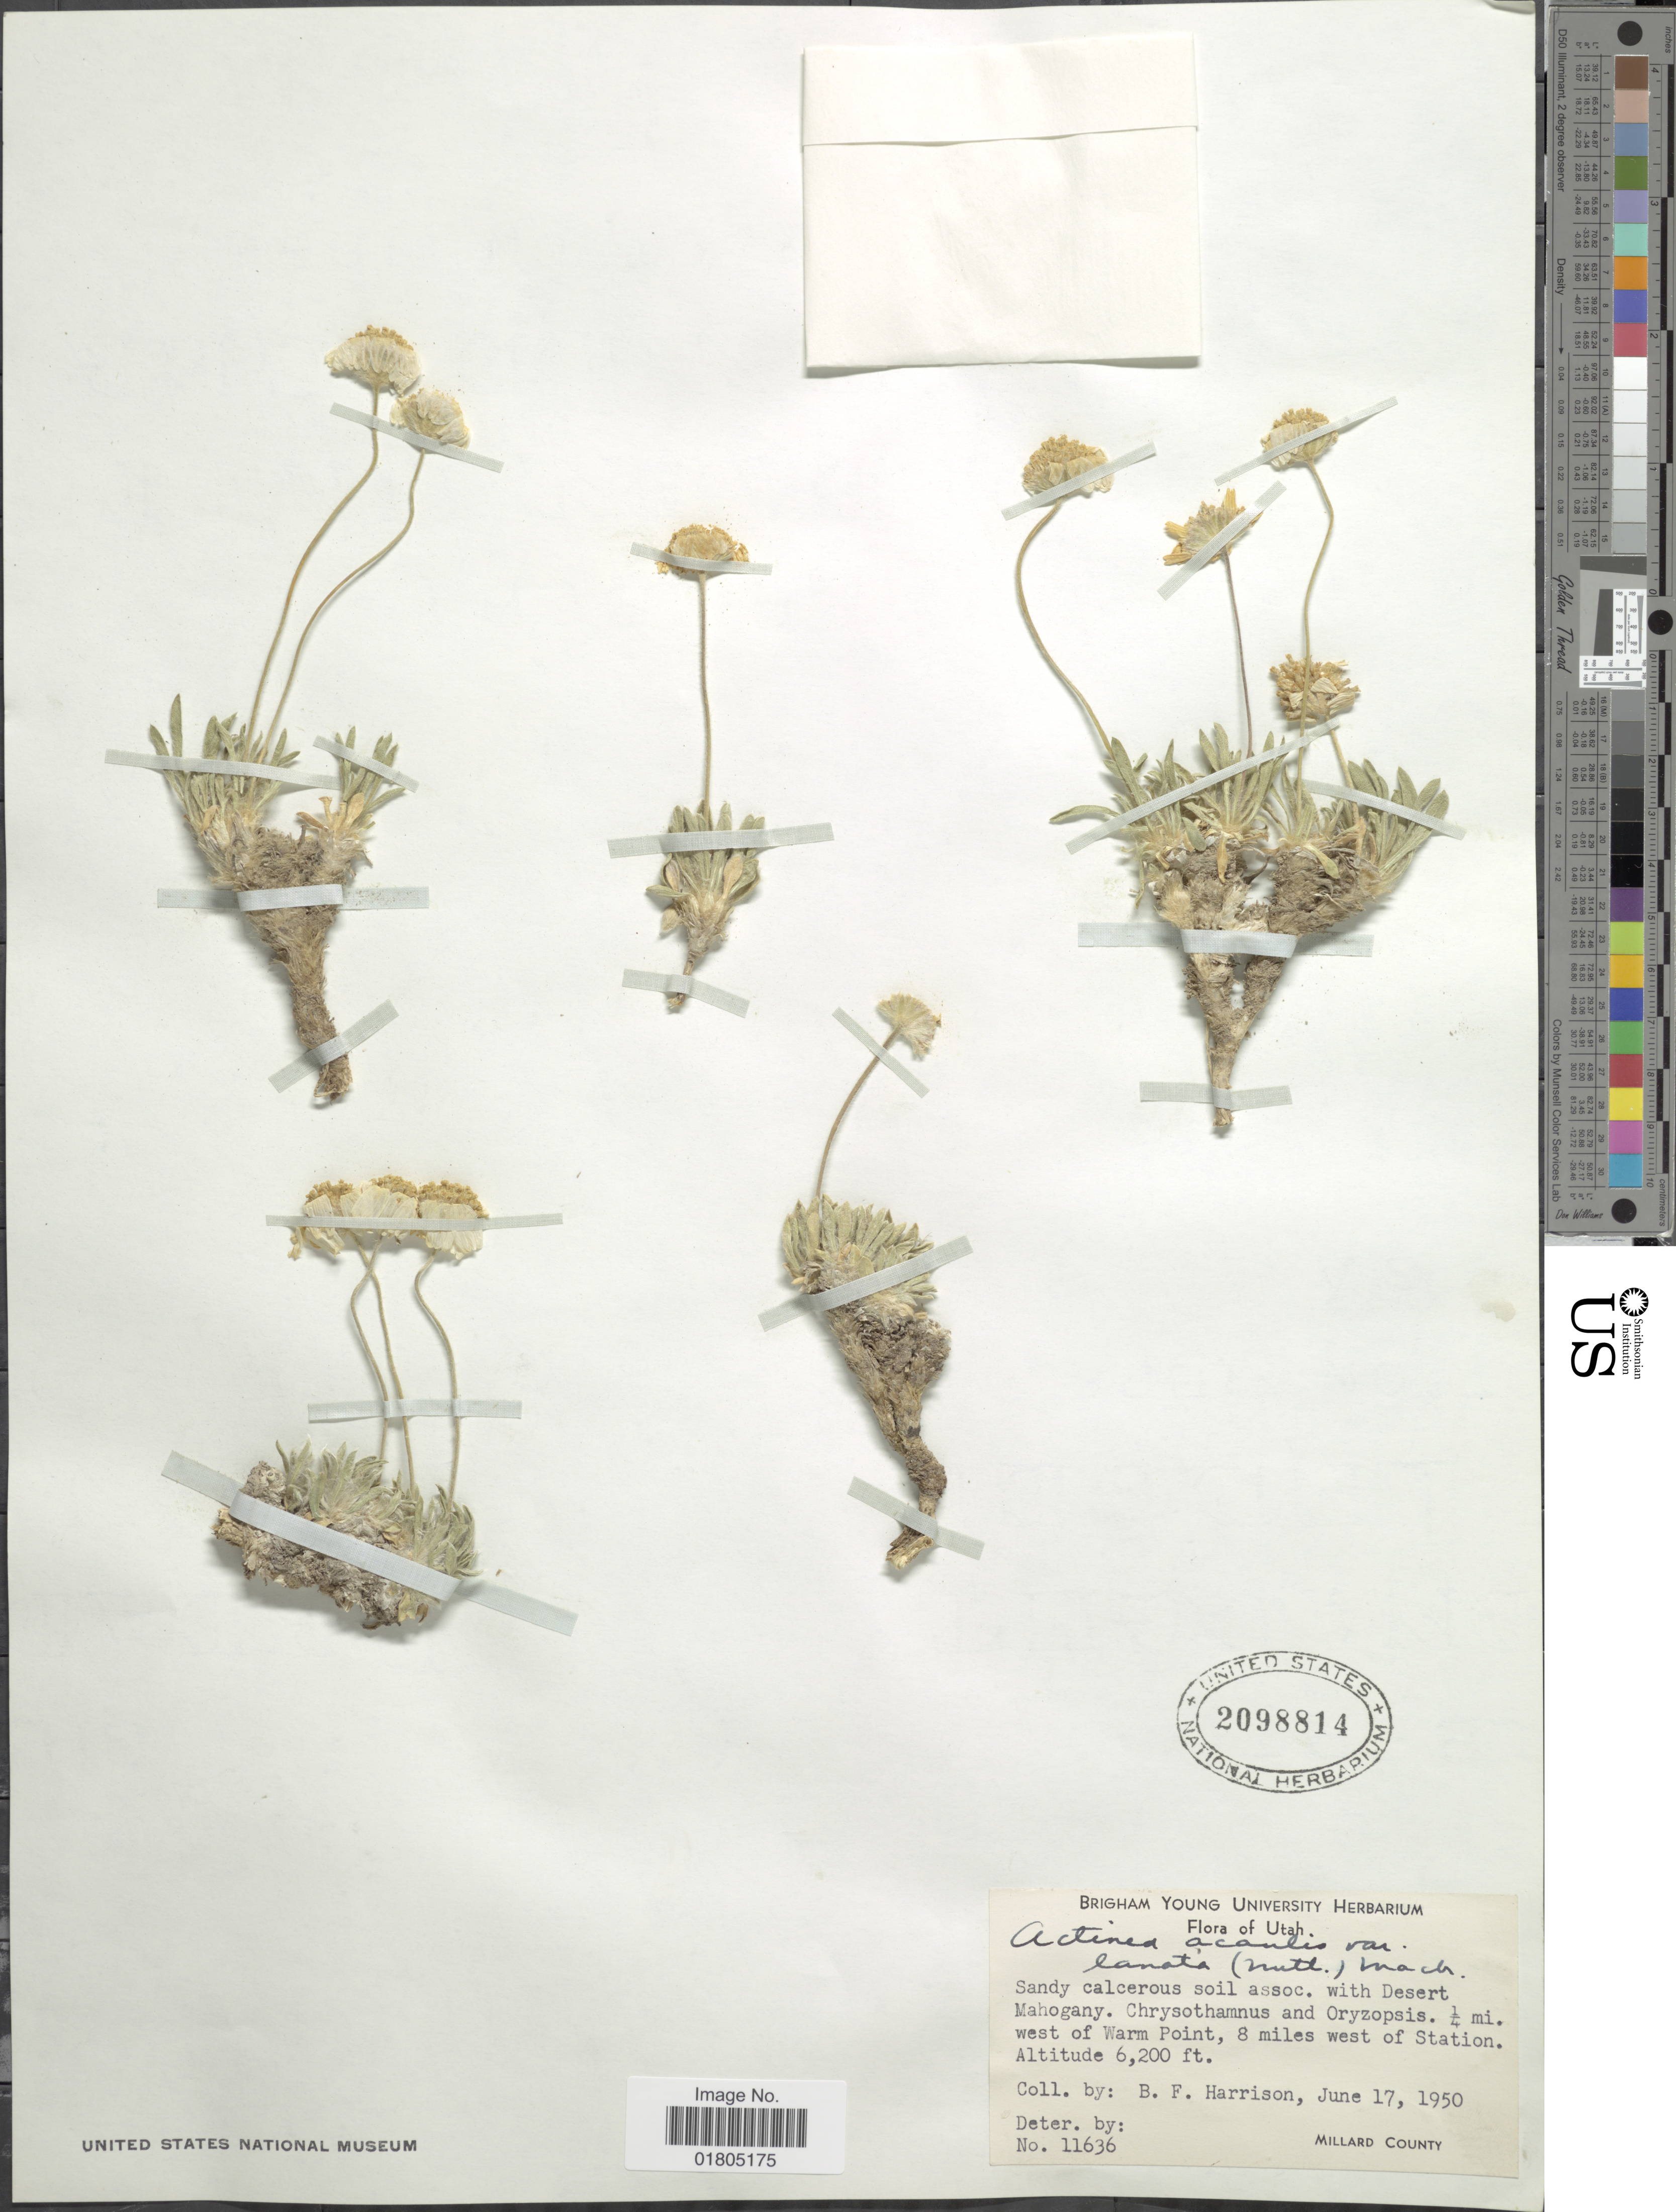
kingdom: Plantae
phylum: Tracheophyta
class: Magnoliopsida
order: Asterales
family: Asteraceae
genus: Actinea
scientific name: Actinea acaulis var. caespitosa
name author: (A. Nelson) K.F. Parker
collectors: B. F. Harrison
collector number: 11636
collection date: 1950-06-17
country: United States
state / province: Utah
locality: ¼ mi. west of Warm Point, 8 miles west of Station, Millard County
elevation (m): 1890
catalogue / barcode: US 2098814